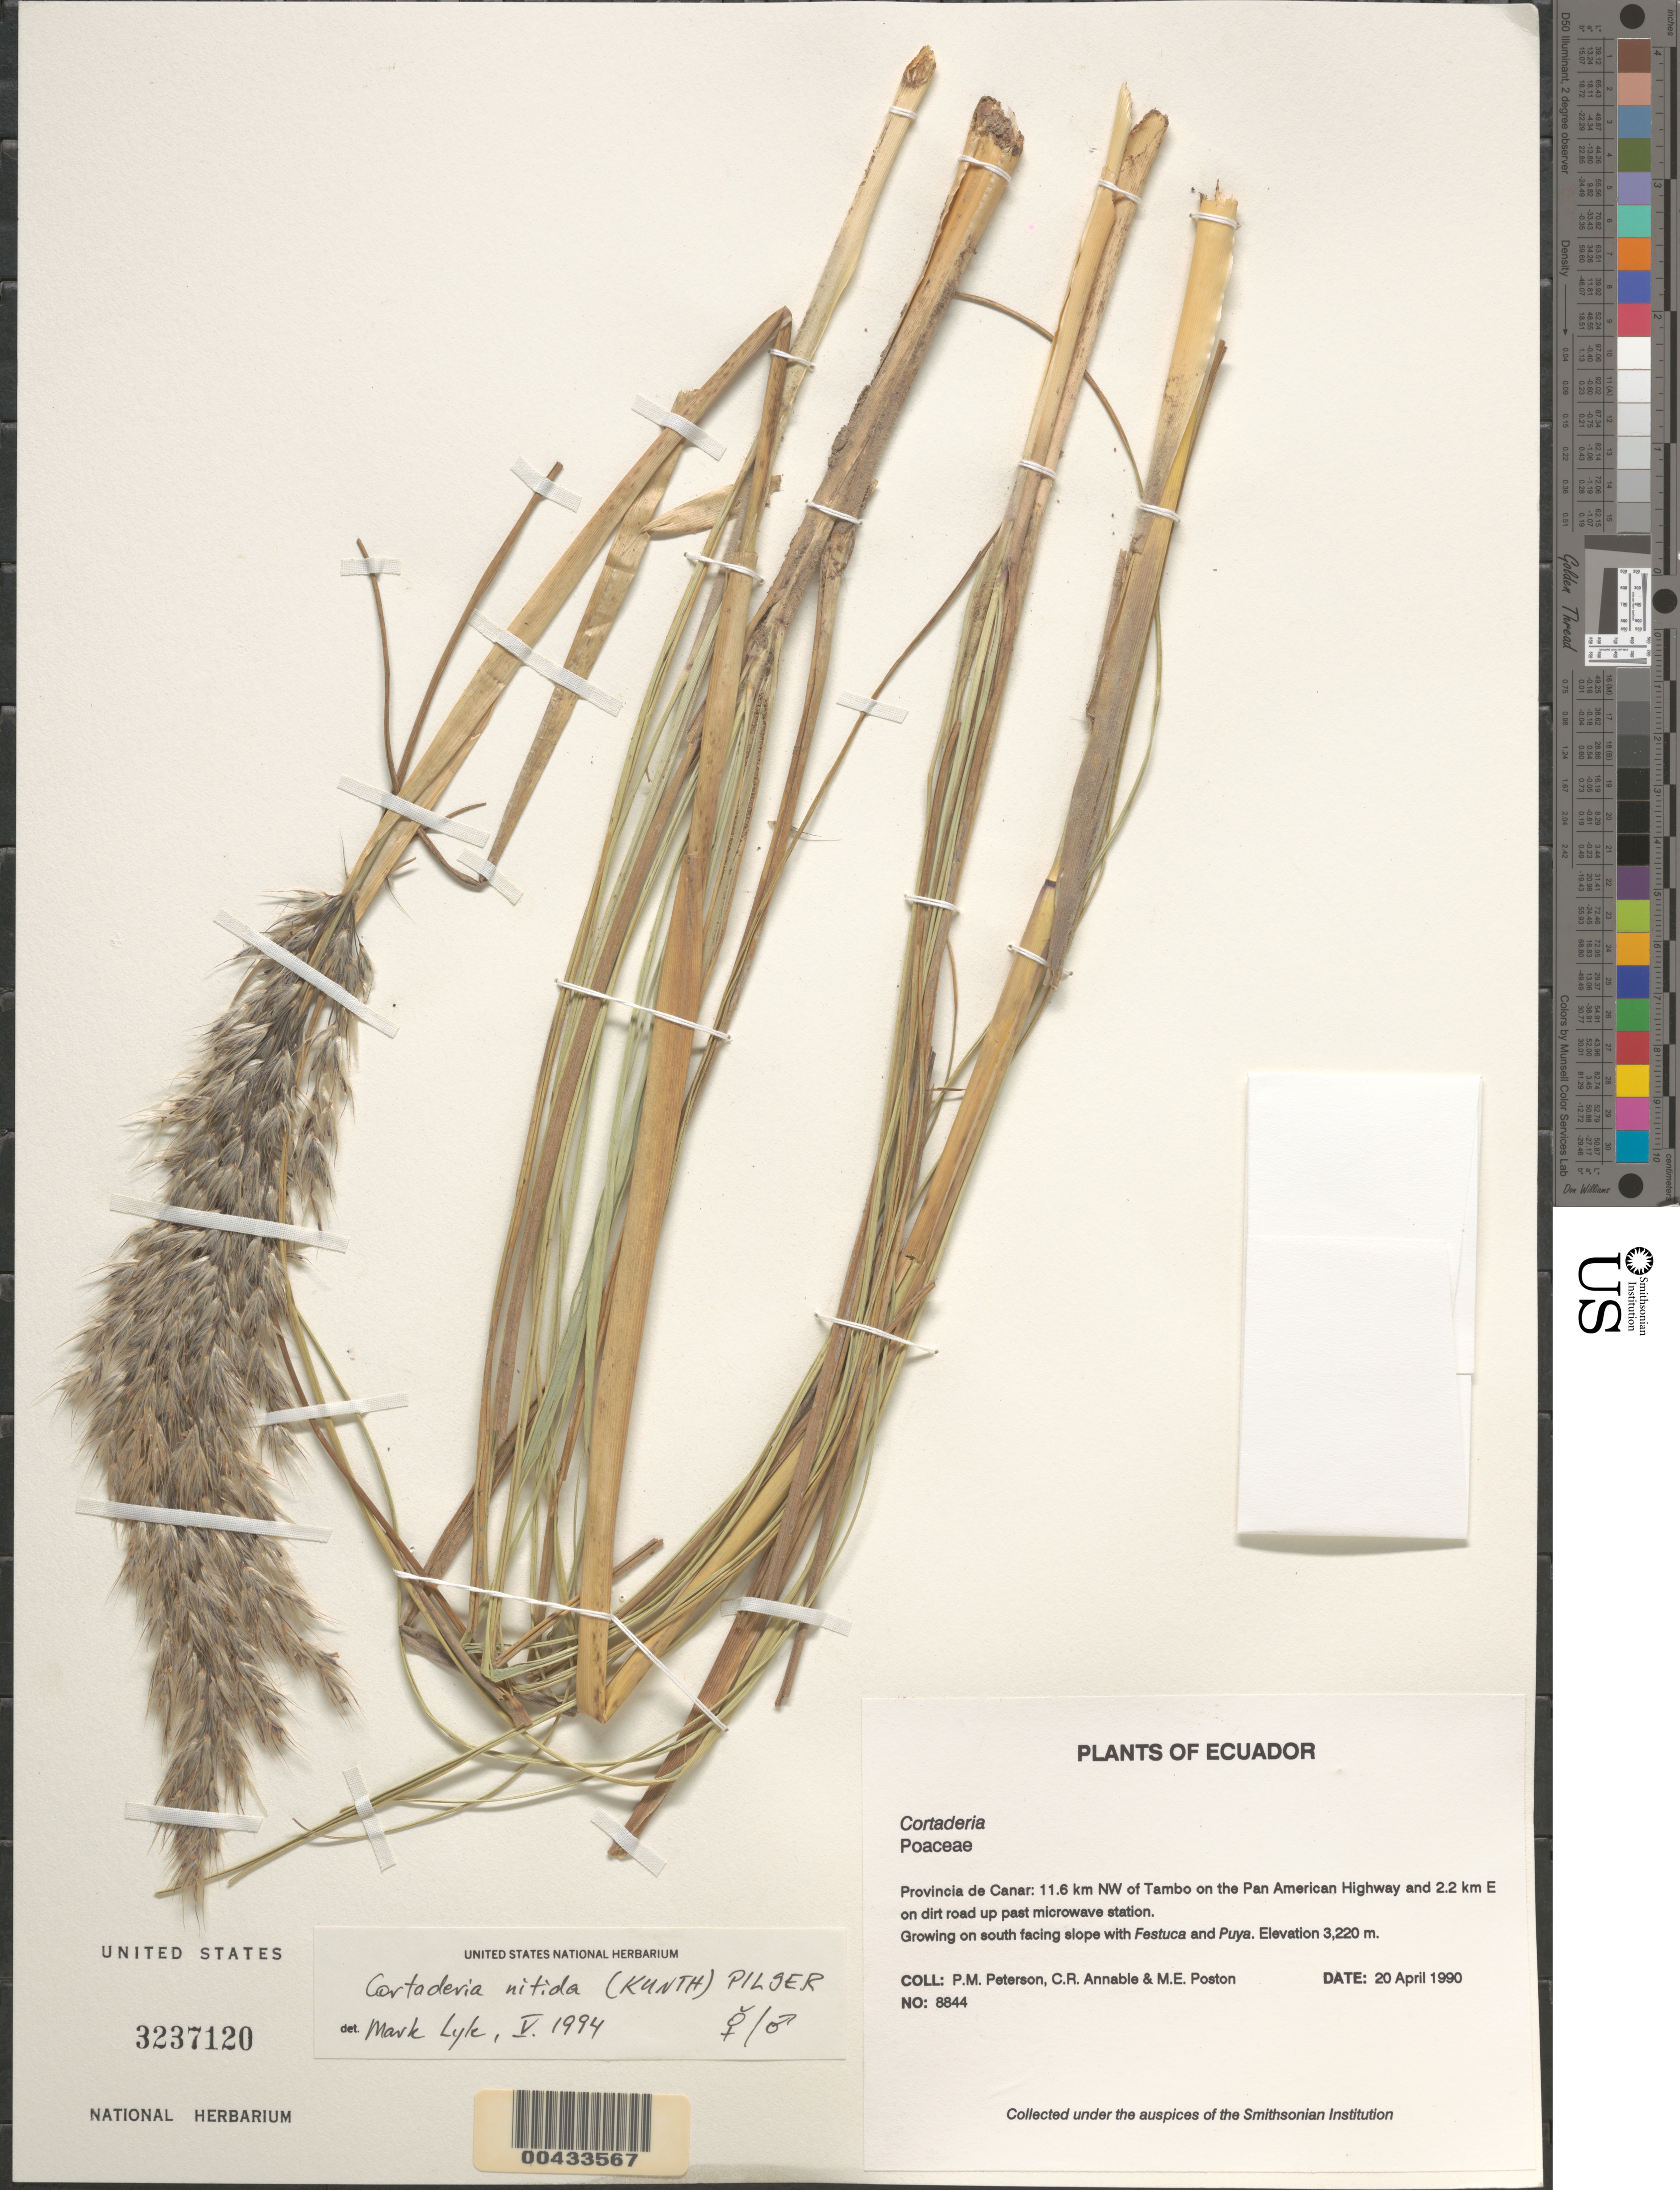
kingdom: Plantae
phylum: Tracheophyta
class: Liliopsida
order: Poales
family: Poaceae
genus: Cortaderia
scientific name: Cortaderia nitida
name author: (Kunth) Pilg.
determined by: Lyle, M.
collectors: P. M. Peterson, C. R. Annable & M. Poston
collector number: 08844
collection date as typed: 20 Apr 1990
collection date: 1990-04-20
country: Ecuador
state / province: Cañar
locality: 11.6 km NW ofTambo on the Pan American Highway and 2.2 km E on dirt road up past microwave station.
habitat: Growing on south facing slope with Festuca and Puya.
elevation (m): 3220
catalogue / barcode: US 3237120